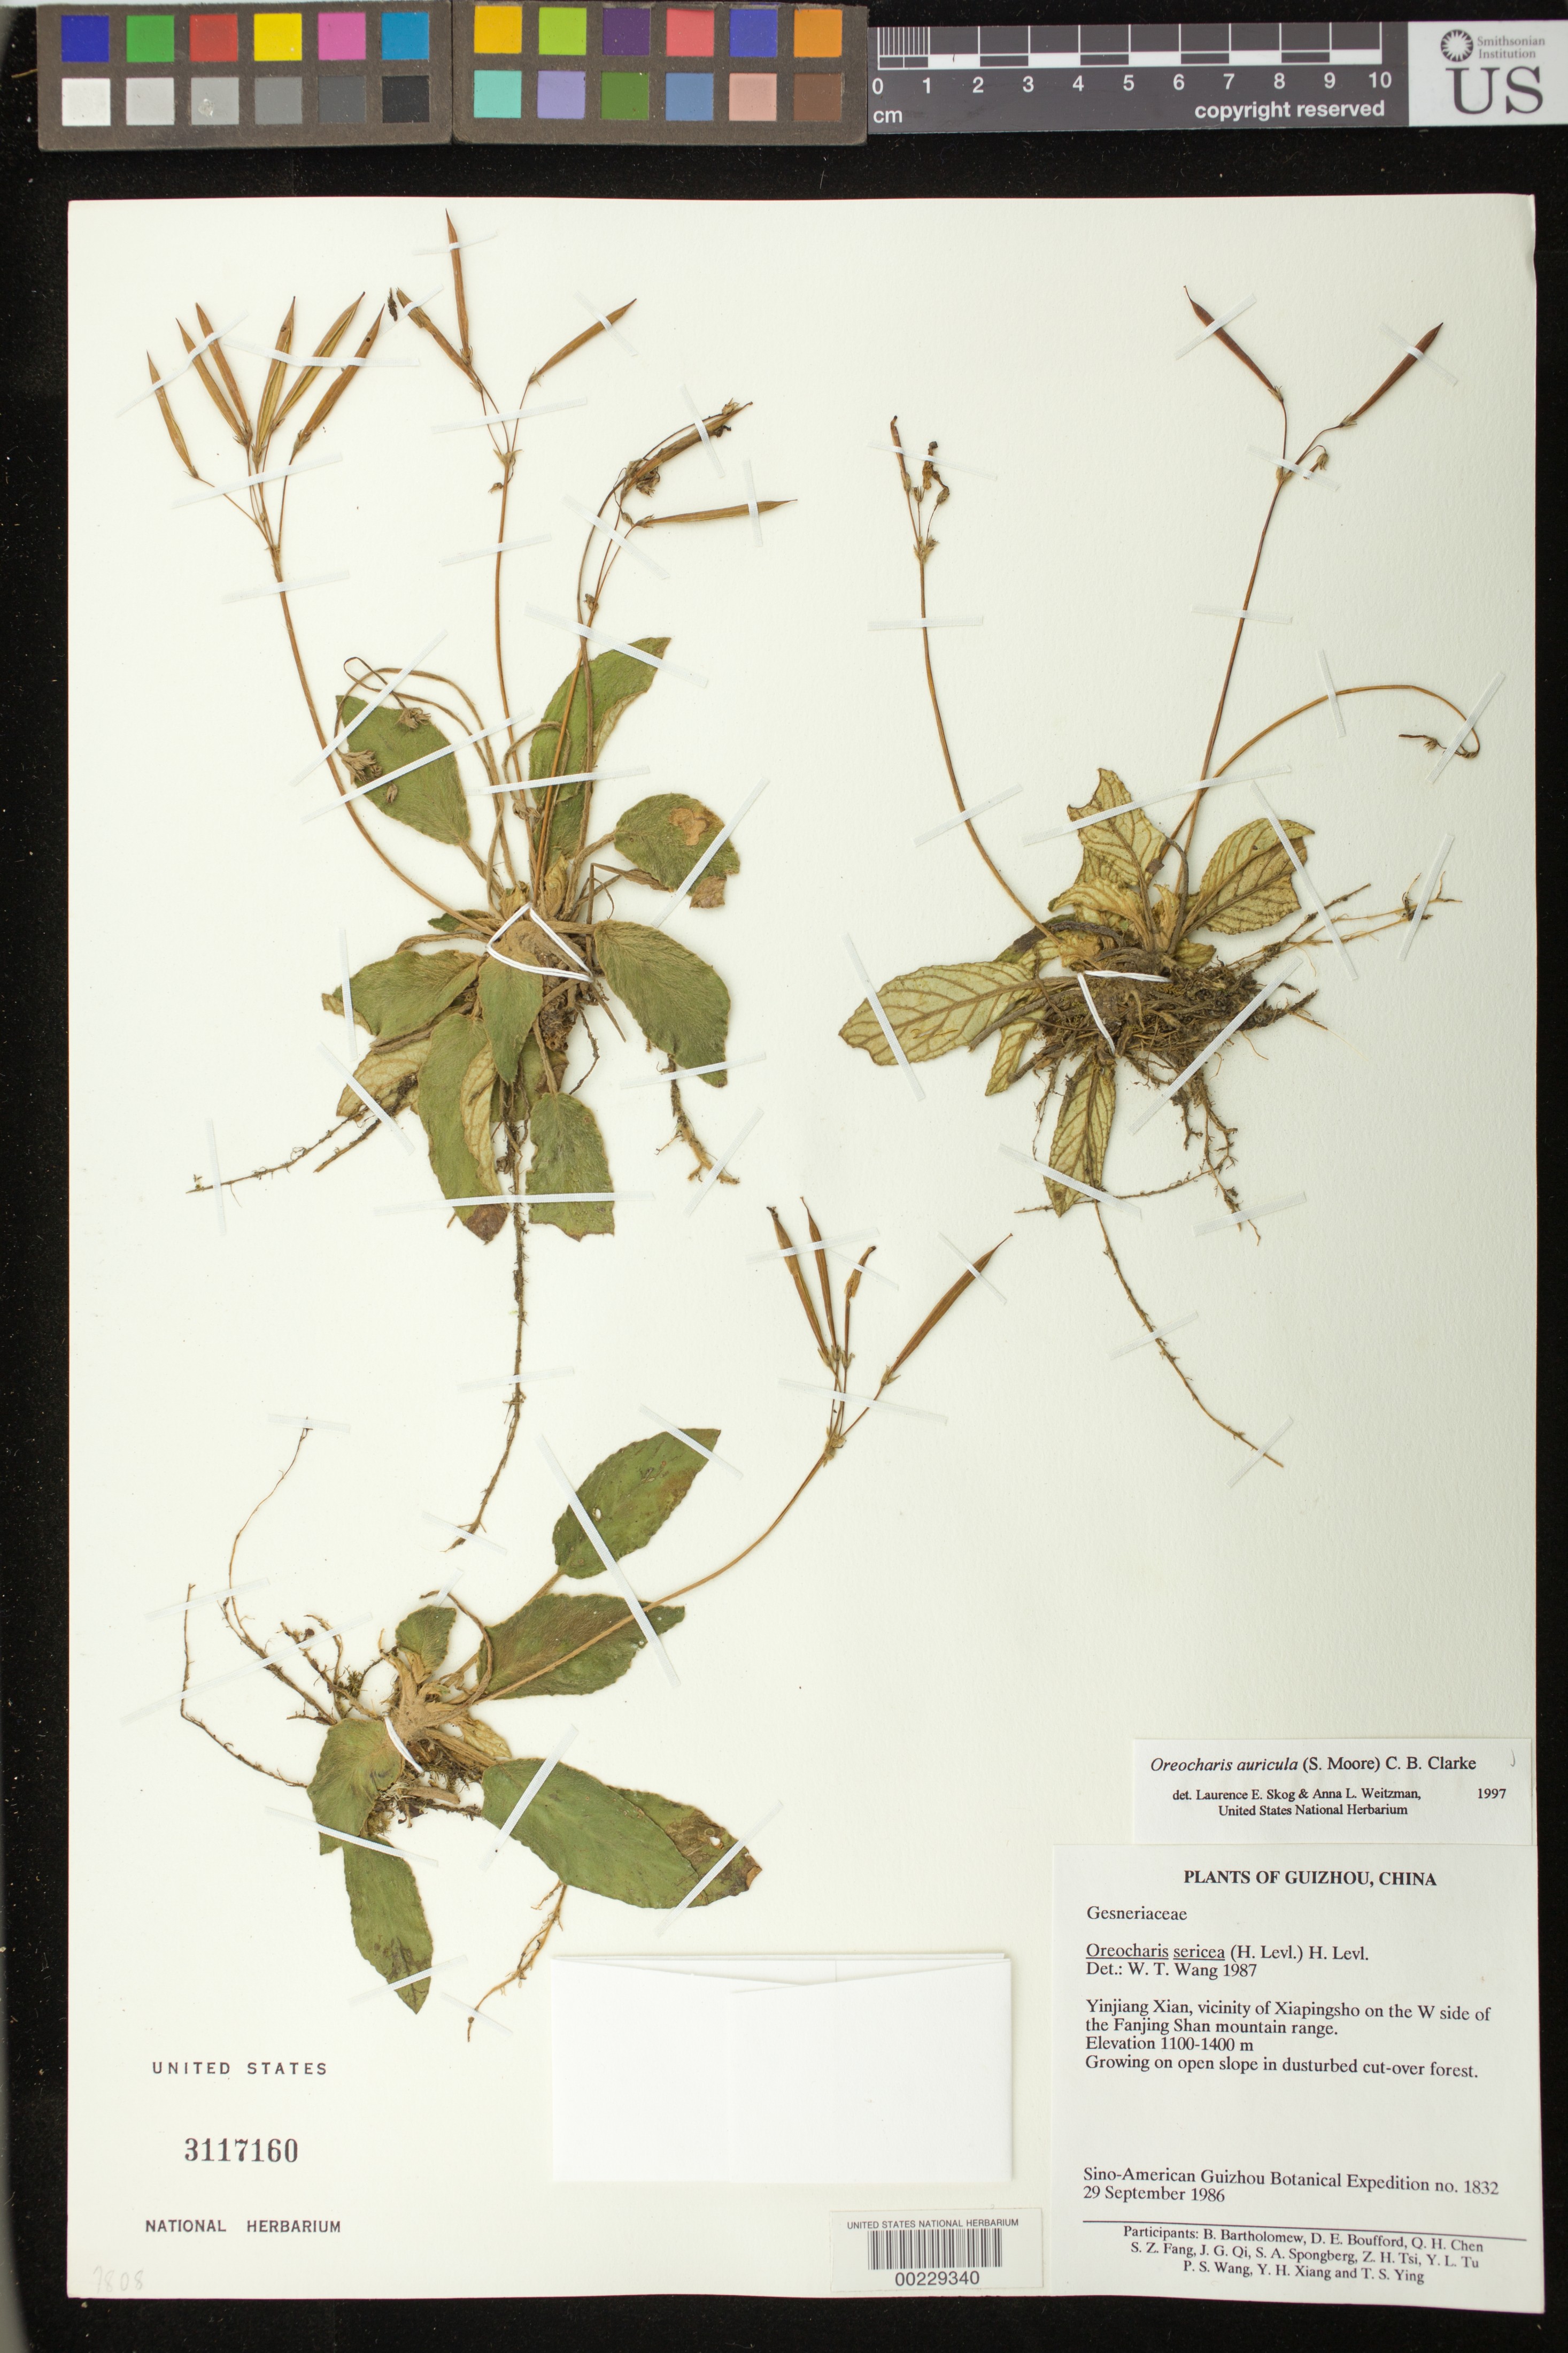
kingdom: Plantae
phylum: Tracheophyta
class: Magnoliopsida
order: Lamiales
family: Gesneriaceae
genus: Oreocharis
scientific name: Oreocharis sericea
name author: (H. Lév. & Vaniot) H. Lév.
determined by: Wang, W. T.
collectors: Sino-Amer. Guizhou Bot. Exped.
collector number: S-AGBE 1832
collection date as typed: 29 Sep 1986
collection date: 1986-09-29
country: China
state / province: Guizhou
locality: Yinjiang xian, vicinity of xiapingsho on the w side of the fanjing shan mountain range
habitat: Growing on open slope in disturbed cut-over forest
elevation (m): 1100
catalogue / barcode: US 3117160